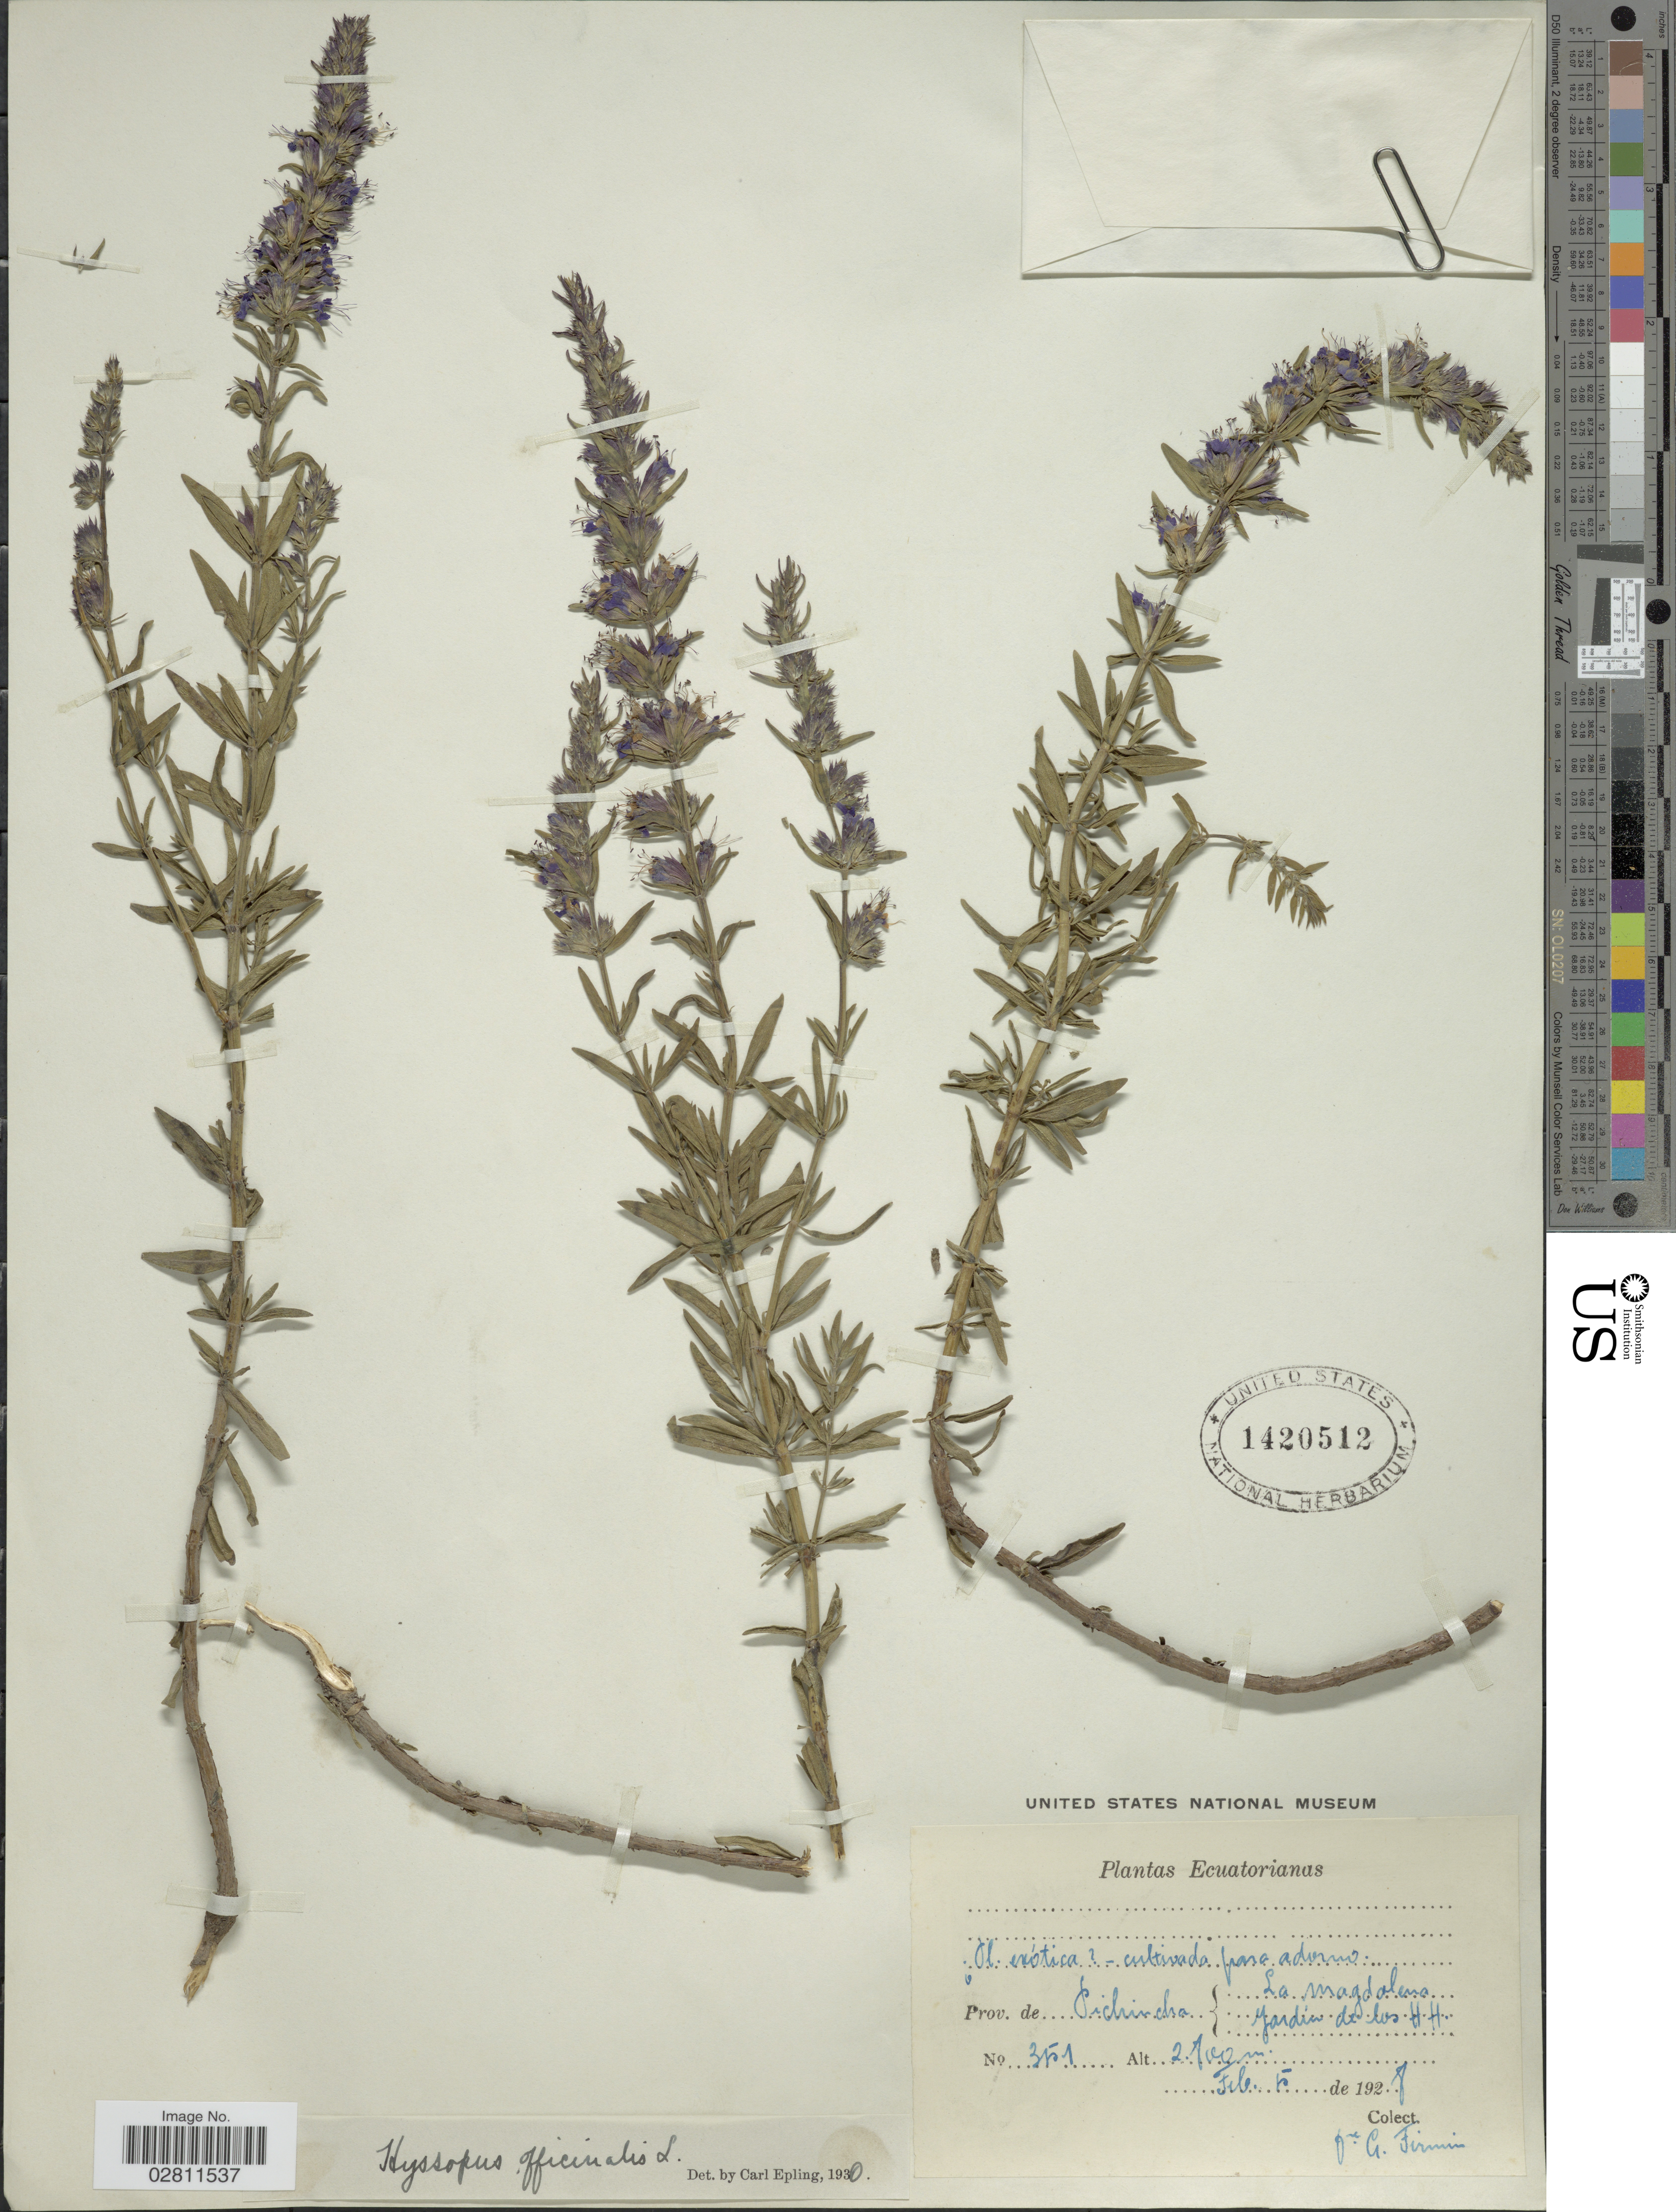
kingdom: Plantae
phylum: Tracheophyta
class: Magnoliopsida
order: Lamiales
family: Lamiaceae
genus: Hyssopus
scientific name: Hyssopus officinalis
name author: L.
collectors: F. Firmin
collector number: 351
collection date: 1928-02-05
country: Ecuador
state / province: Pichincha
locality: Prov. de Pichincha. La Magdalena, Jardin de los H.H.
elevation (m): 2800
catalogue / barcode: US 1420512